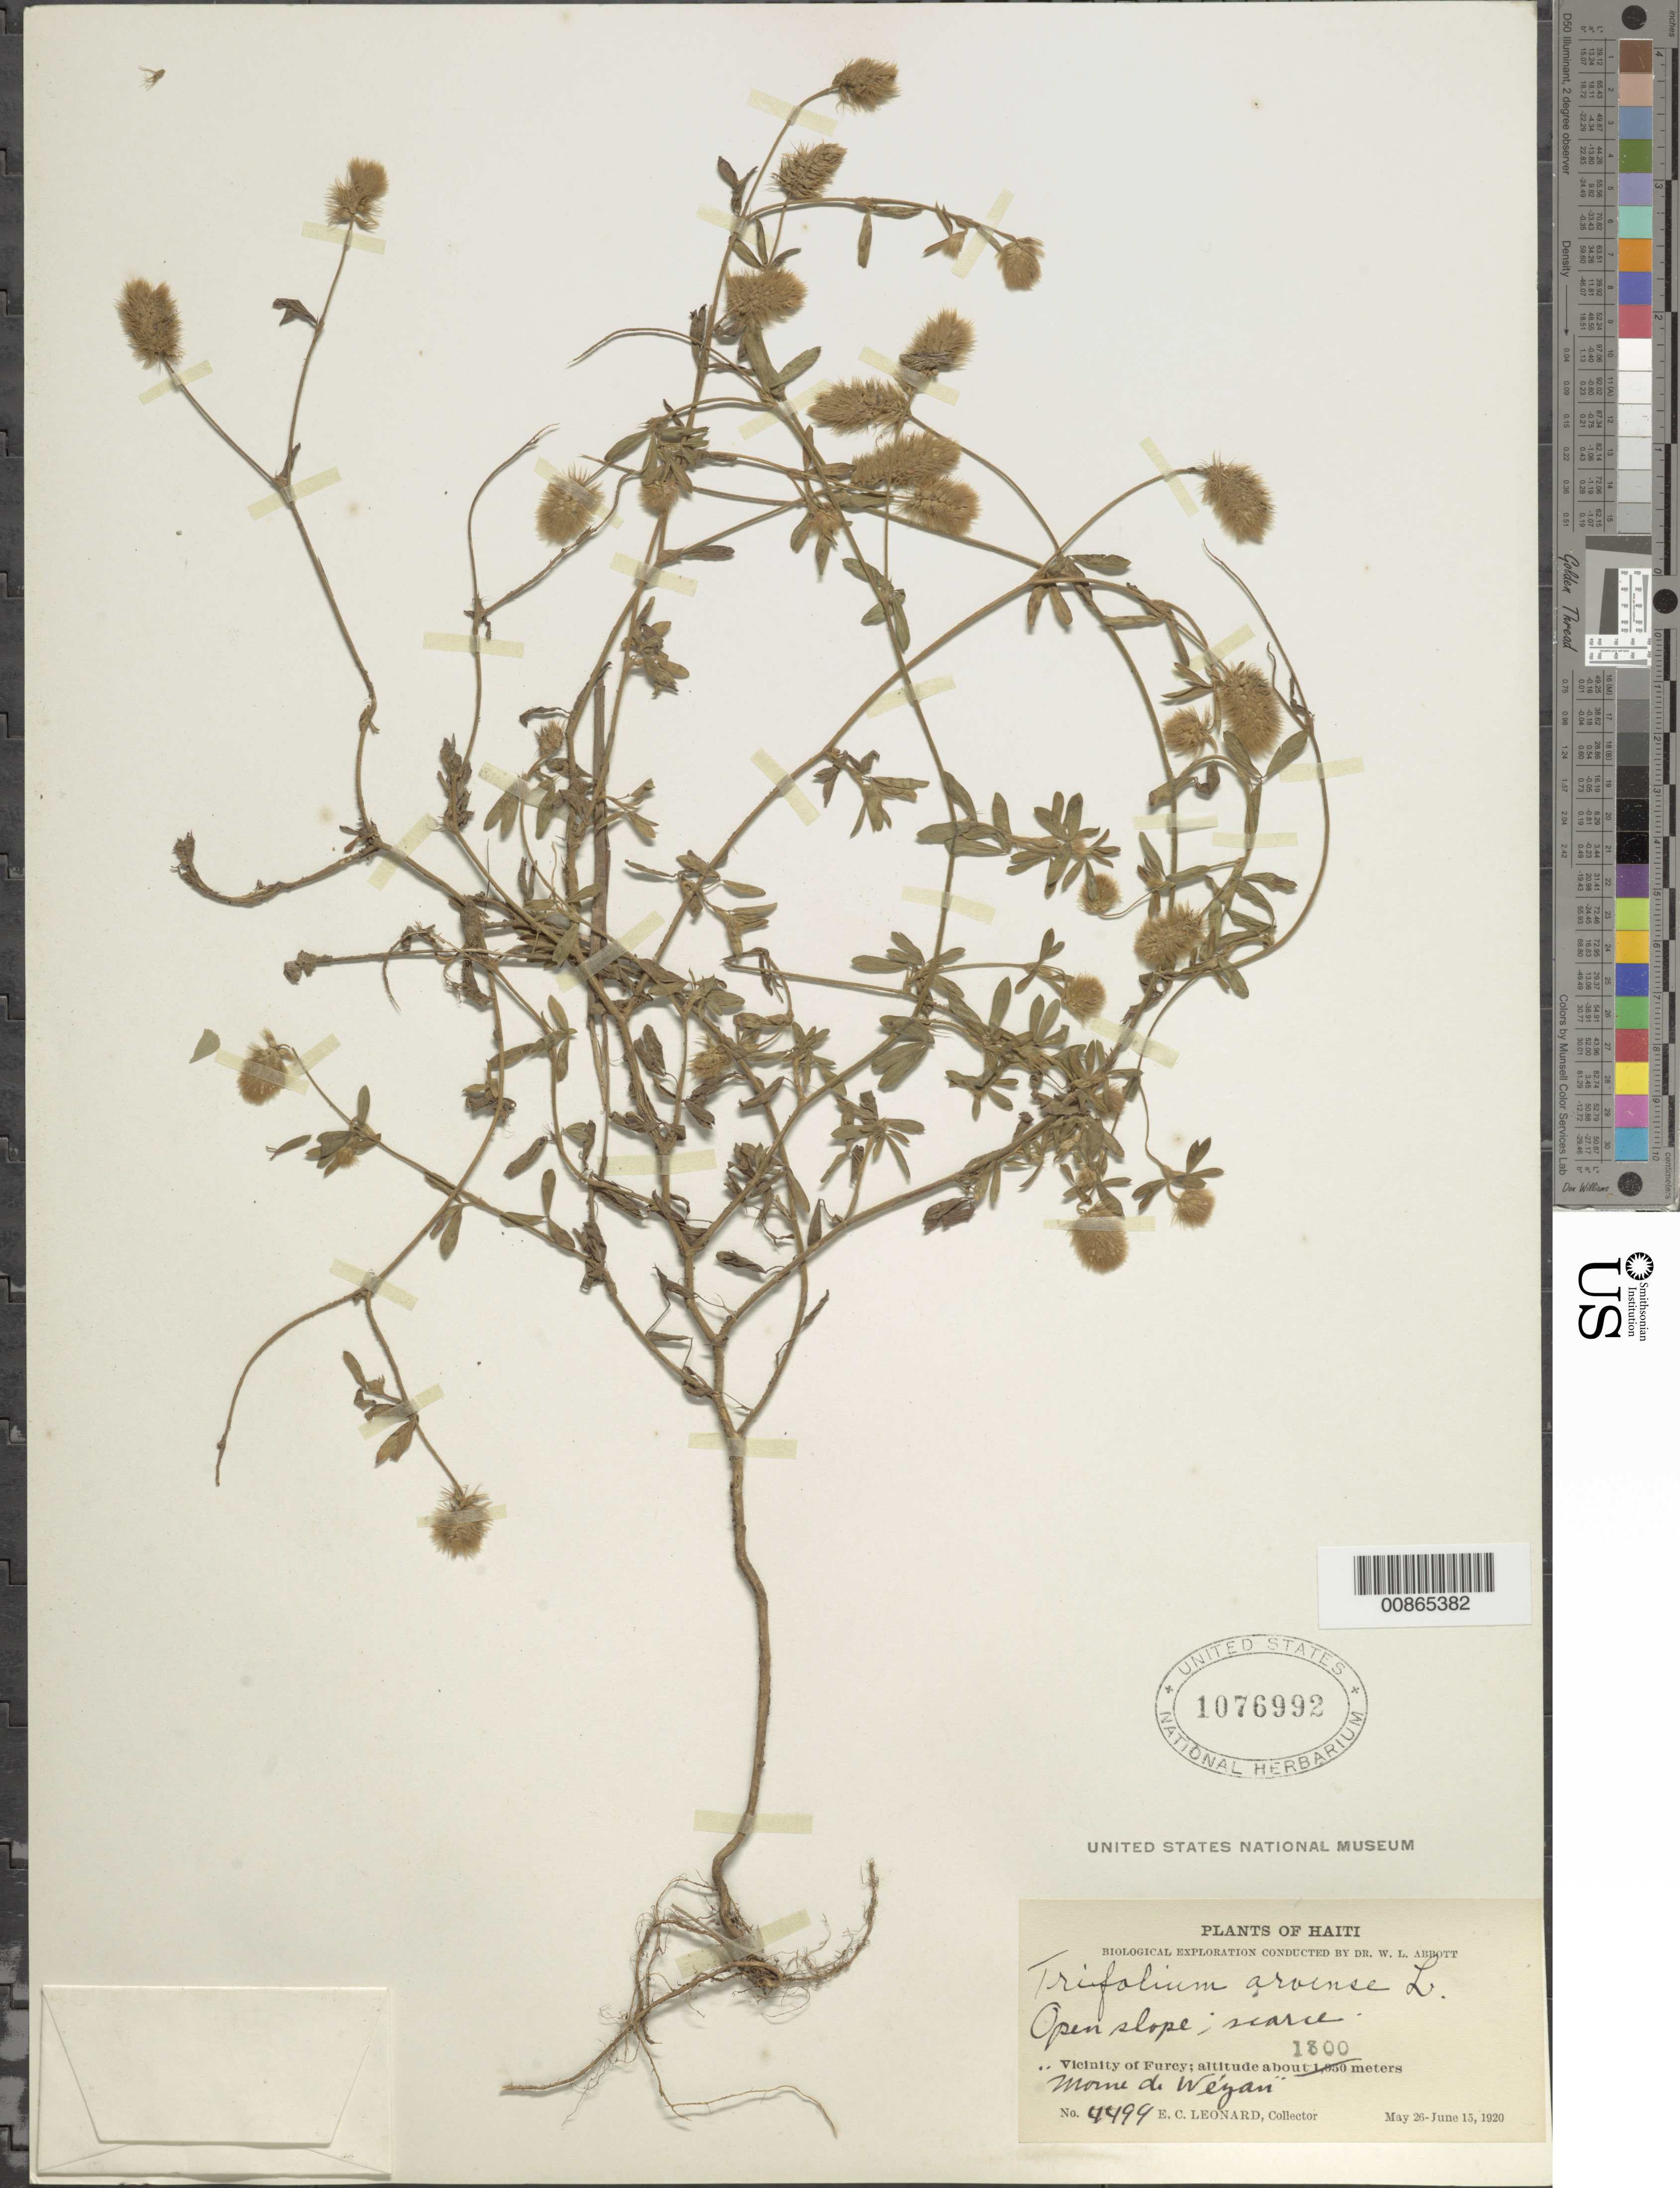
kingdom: Plantae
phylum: Tracheophyta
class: Magnoliopsida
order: Fabales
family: Fabaceae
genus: Trifolium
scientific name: Trifolium arvense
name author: L.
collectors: E. C. Leonard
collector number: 4499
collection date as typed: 26 May 1920 to 15 Jun 1920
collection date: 1920-05-26/1920-06-15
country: Haiti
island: Hispaniola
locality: Vicinity of Furcy. "Morne de Wéyan".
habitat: Open slope.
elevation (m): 1300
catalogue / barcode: US 1076992